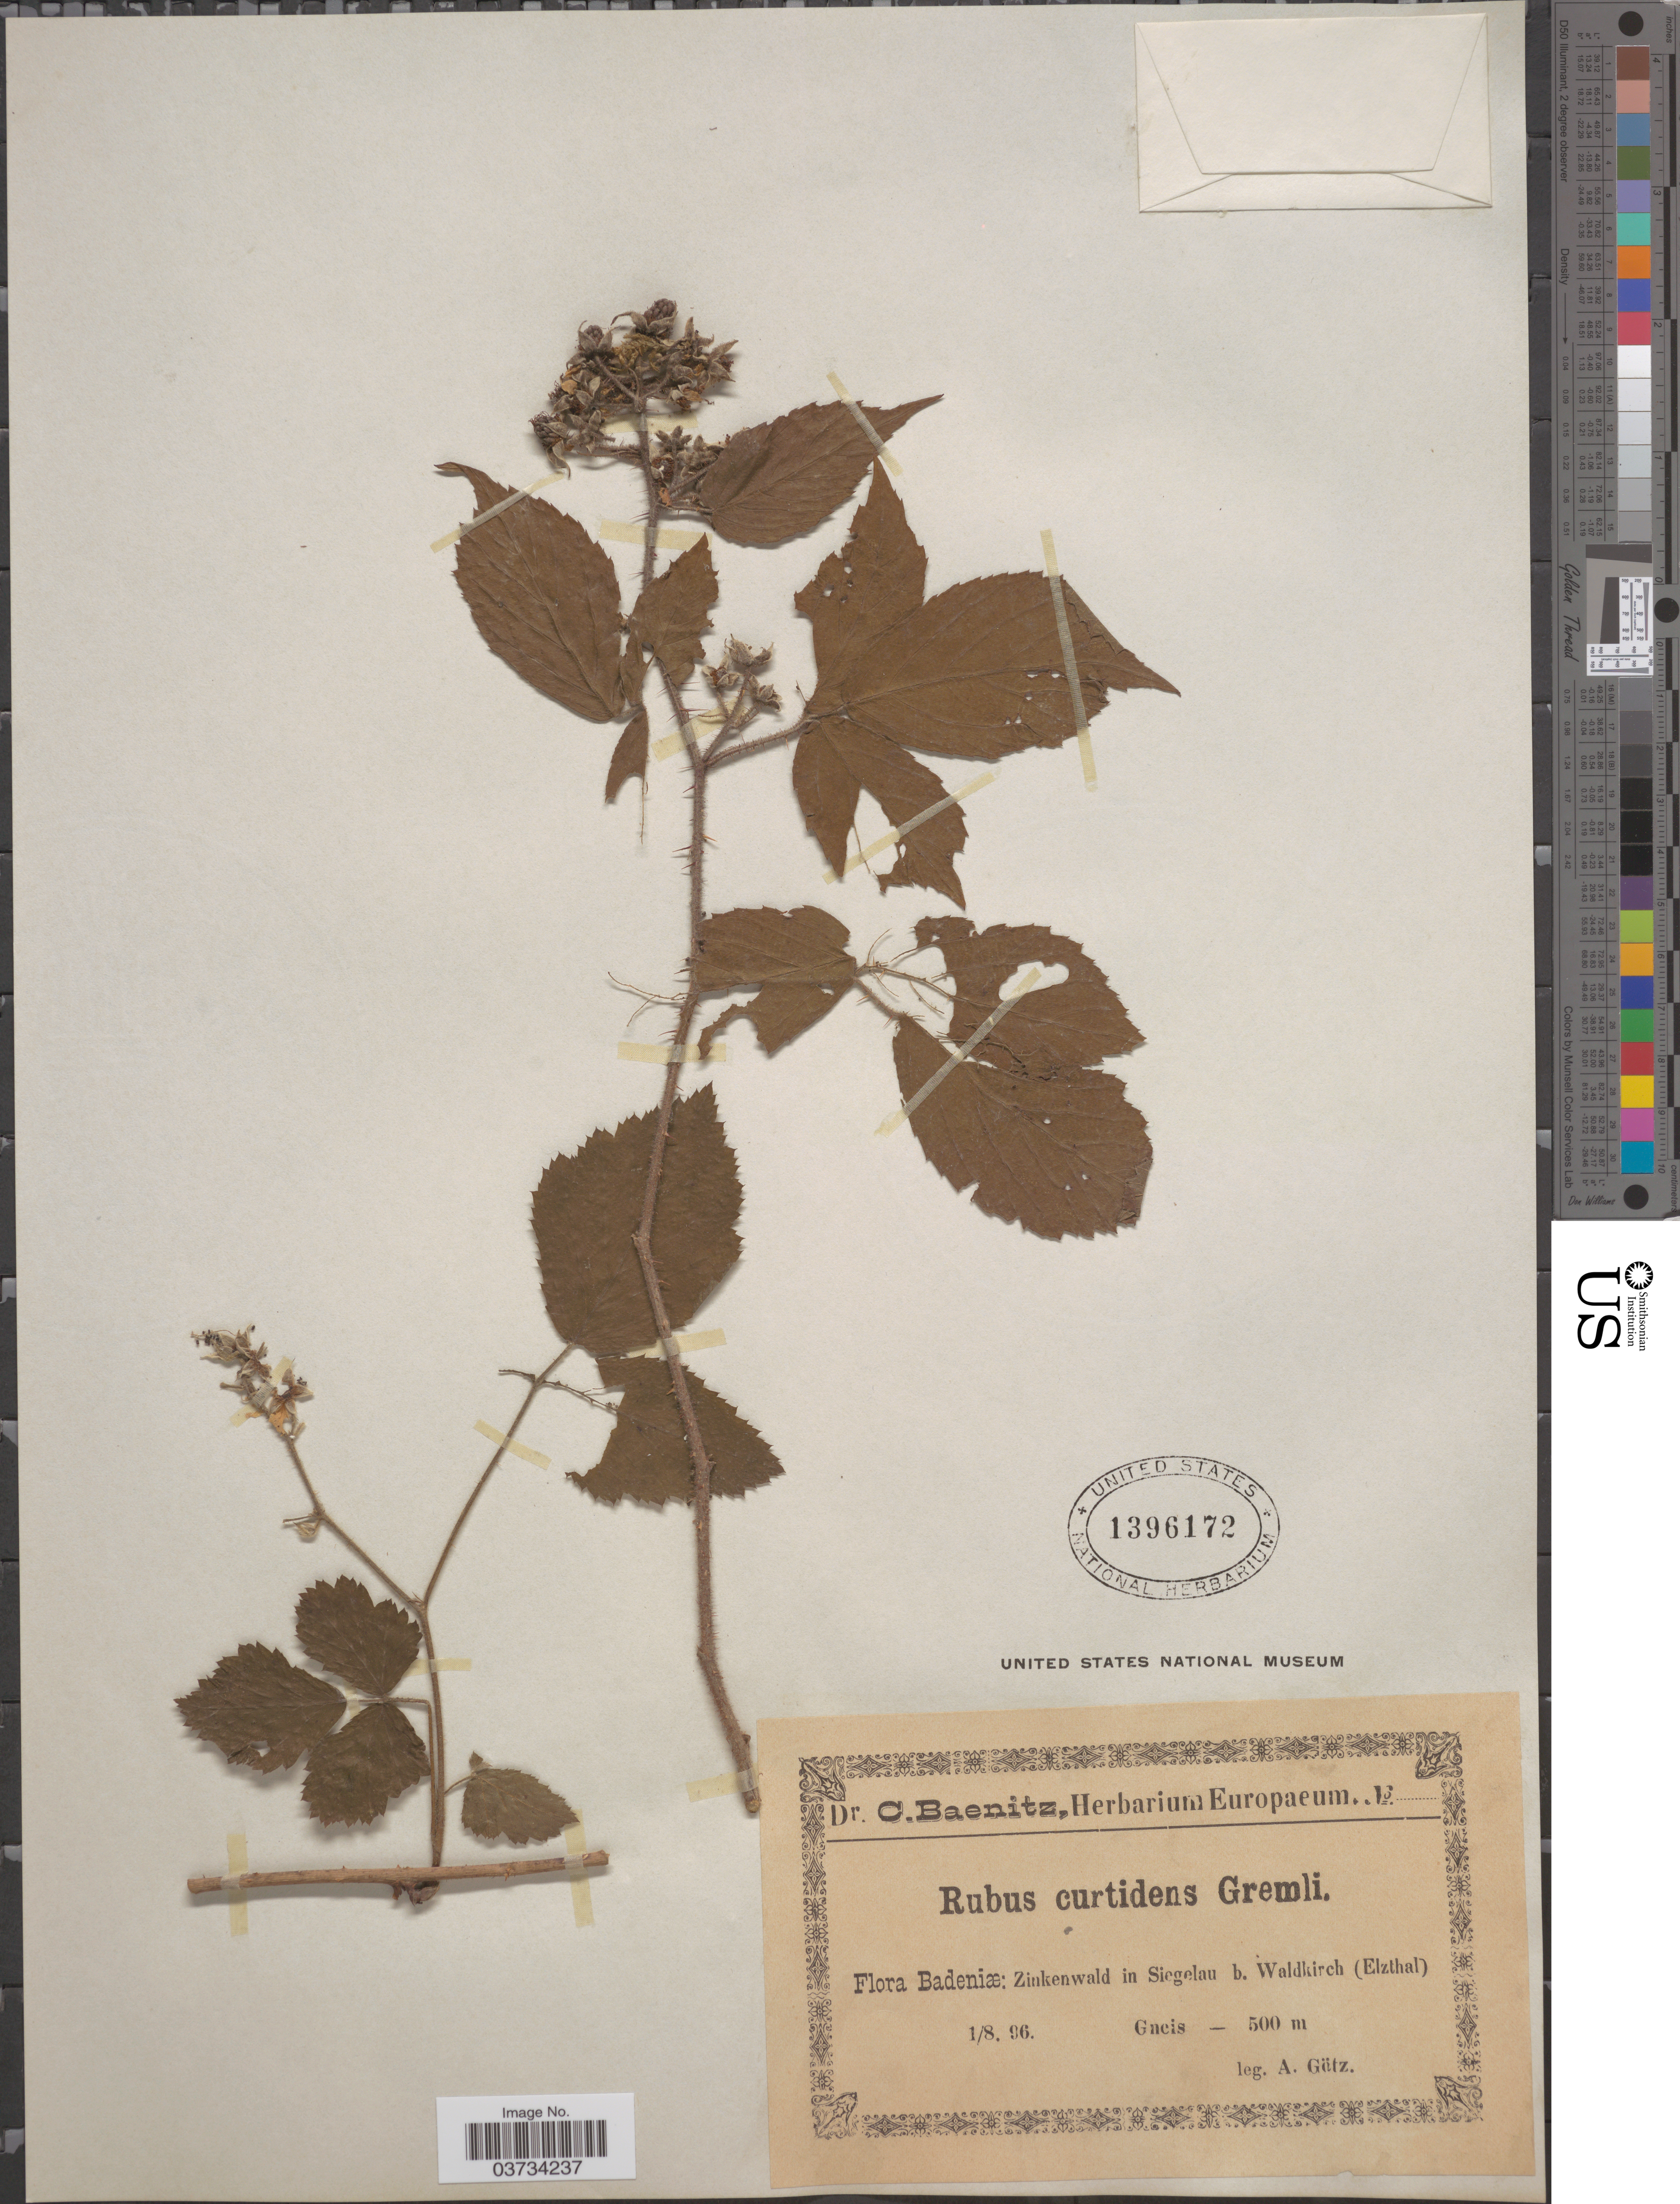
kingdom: Plantae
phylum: Tracheophyta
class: Magnoliopsida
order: Rosales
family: Rosaceae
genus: Rubus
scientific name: Rubus curtidens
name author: Gremli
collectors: A. Götz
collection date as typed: Transcribed d/m/y: 1/8/96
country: Germany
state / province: Baden-Württemberg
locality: Badeniæ: Zinkenwald in Siegelau b. Waldkirch (Elzthal). Gneis.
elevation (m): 500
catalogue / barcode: US 1396172